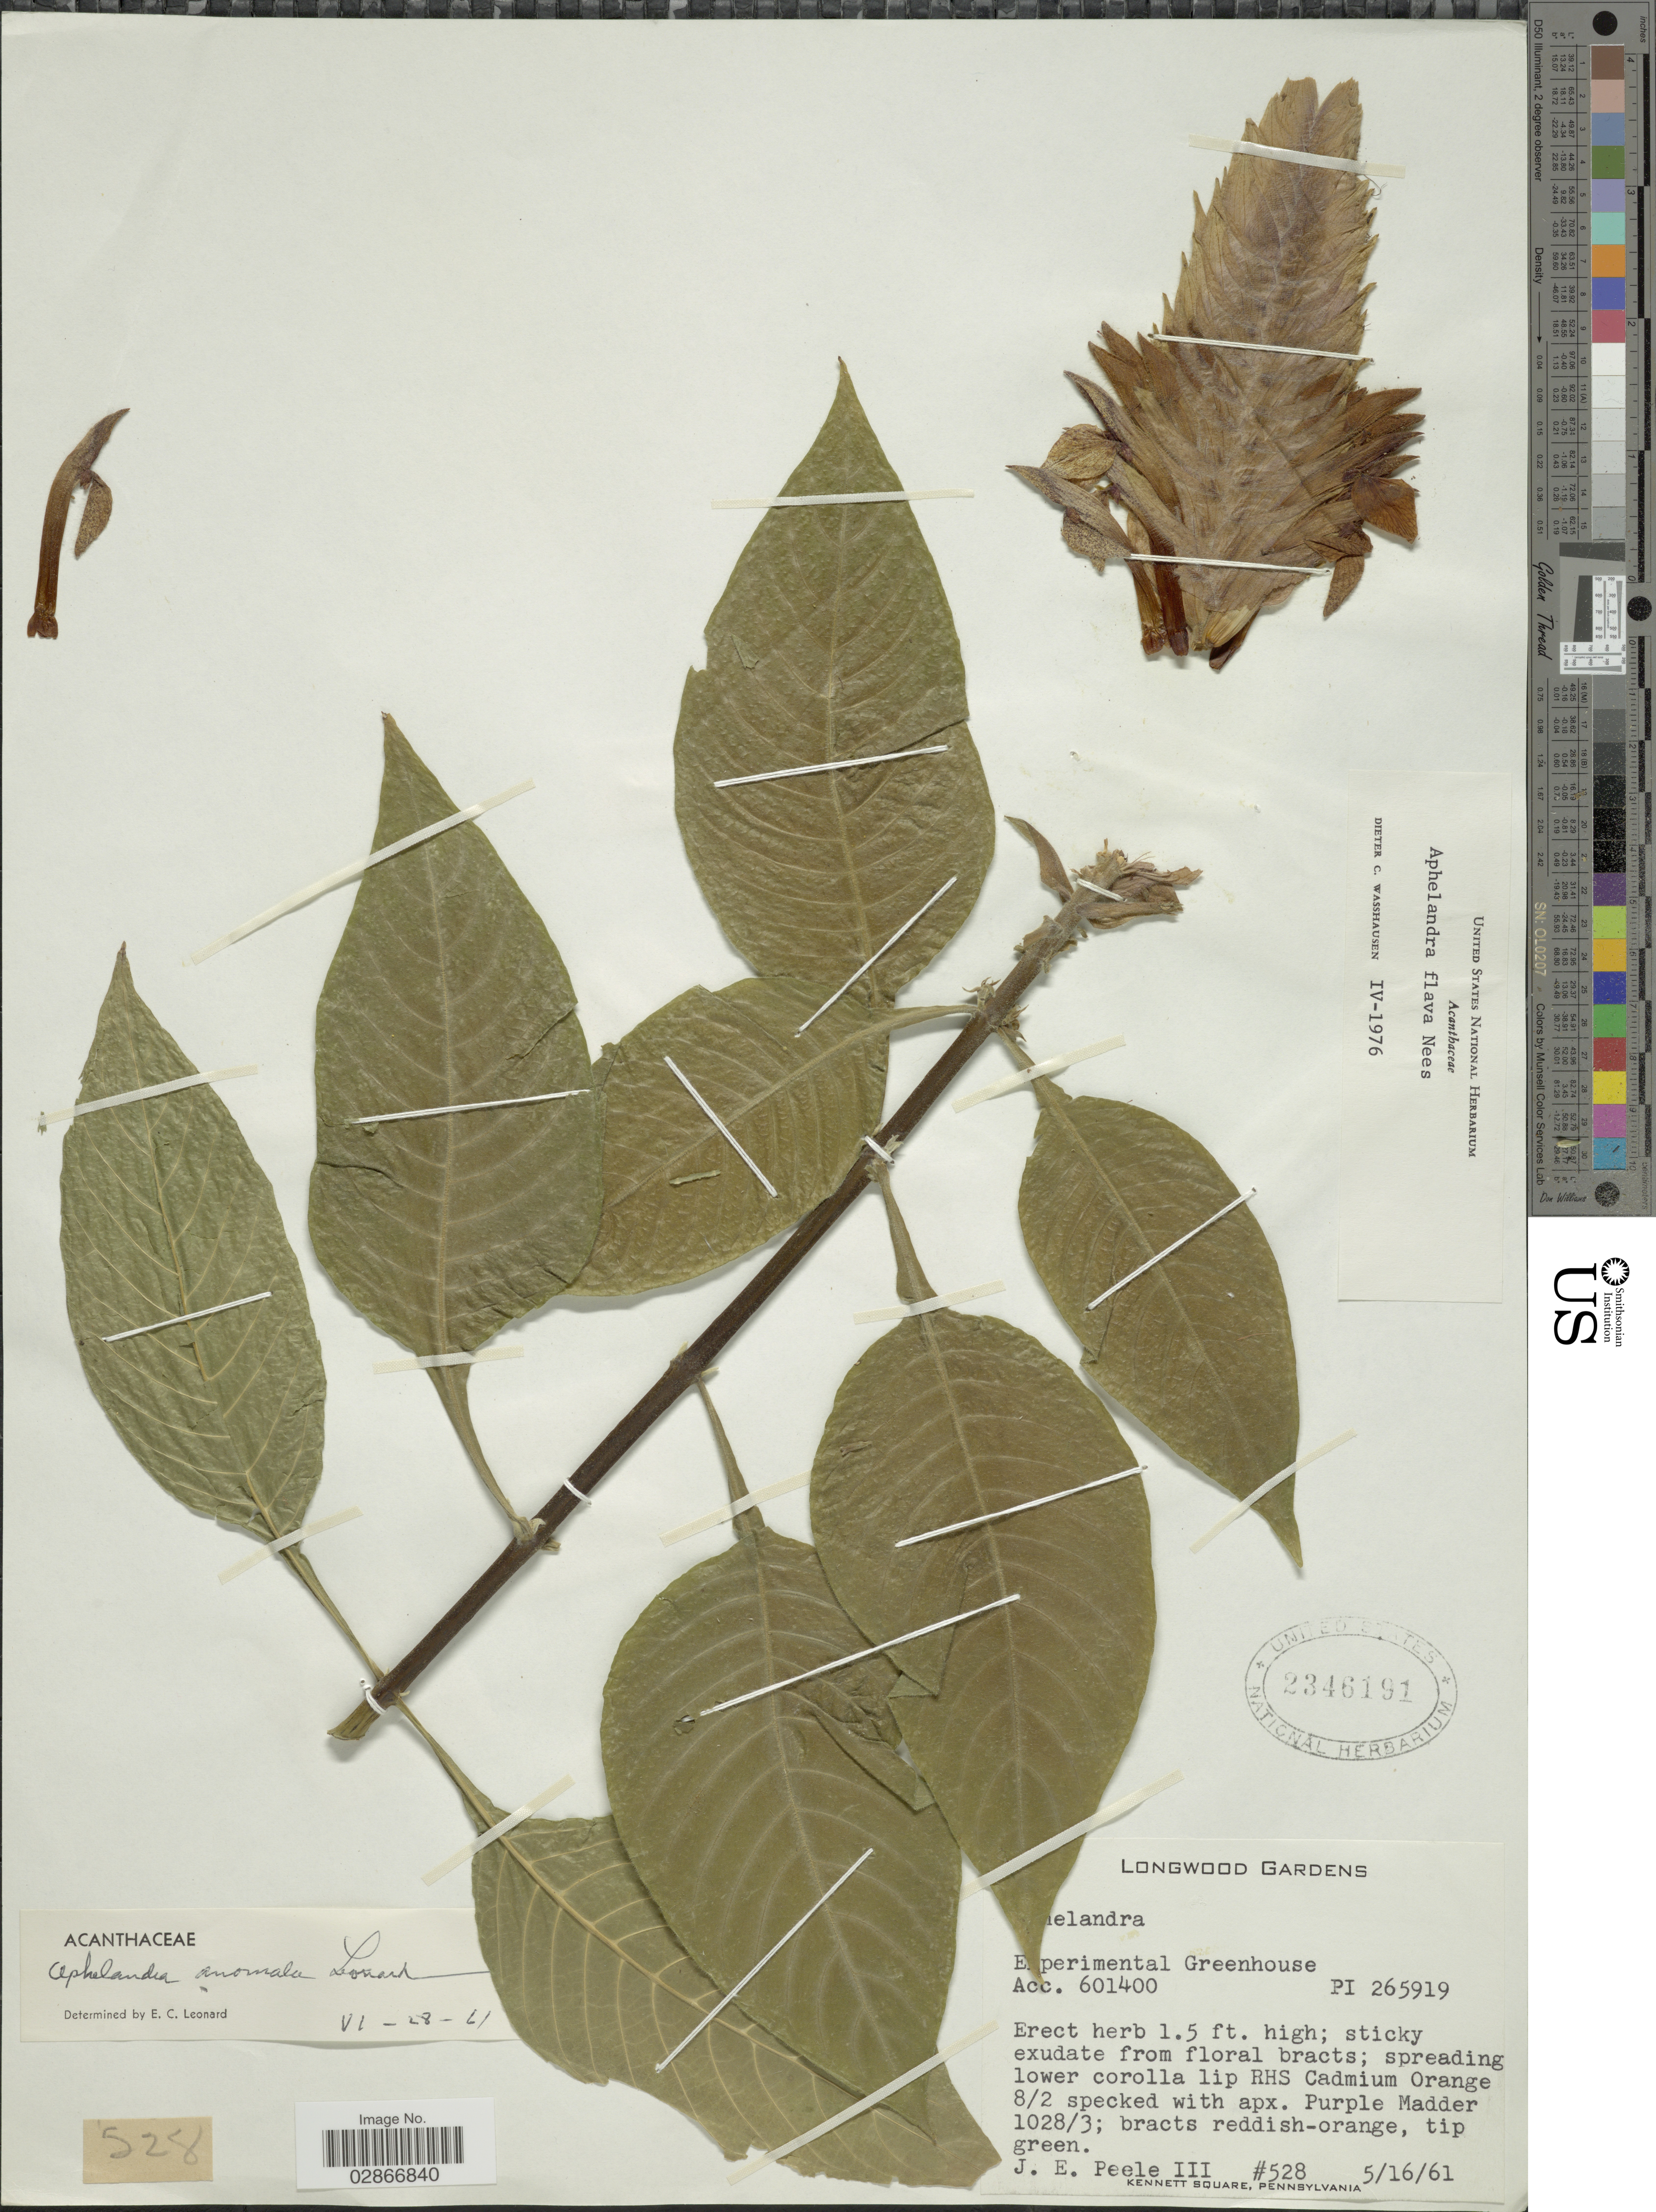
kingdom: Plantae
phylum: Tracheophyta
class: Magnoliopsida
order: Lamiales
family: Acanthaceae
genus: Aphelandra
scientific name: Aphelandra flava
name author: Nees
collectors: J. Peele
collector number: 528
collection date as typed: Transcribed d/m/y: 16/5/61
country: United States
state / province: Pennsylvania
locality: Longwood Gardens, Experimental Greenhouse.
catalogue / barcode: US 2346191